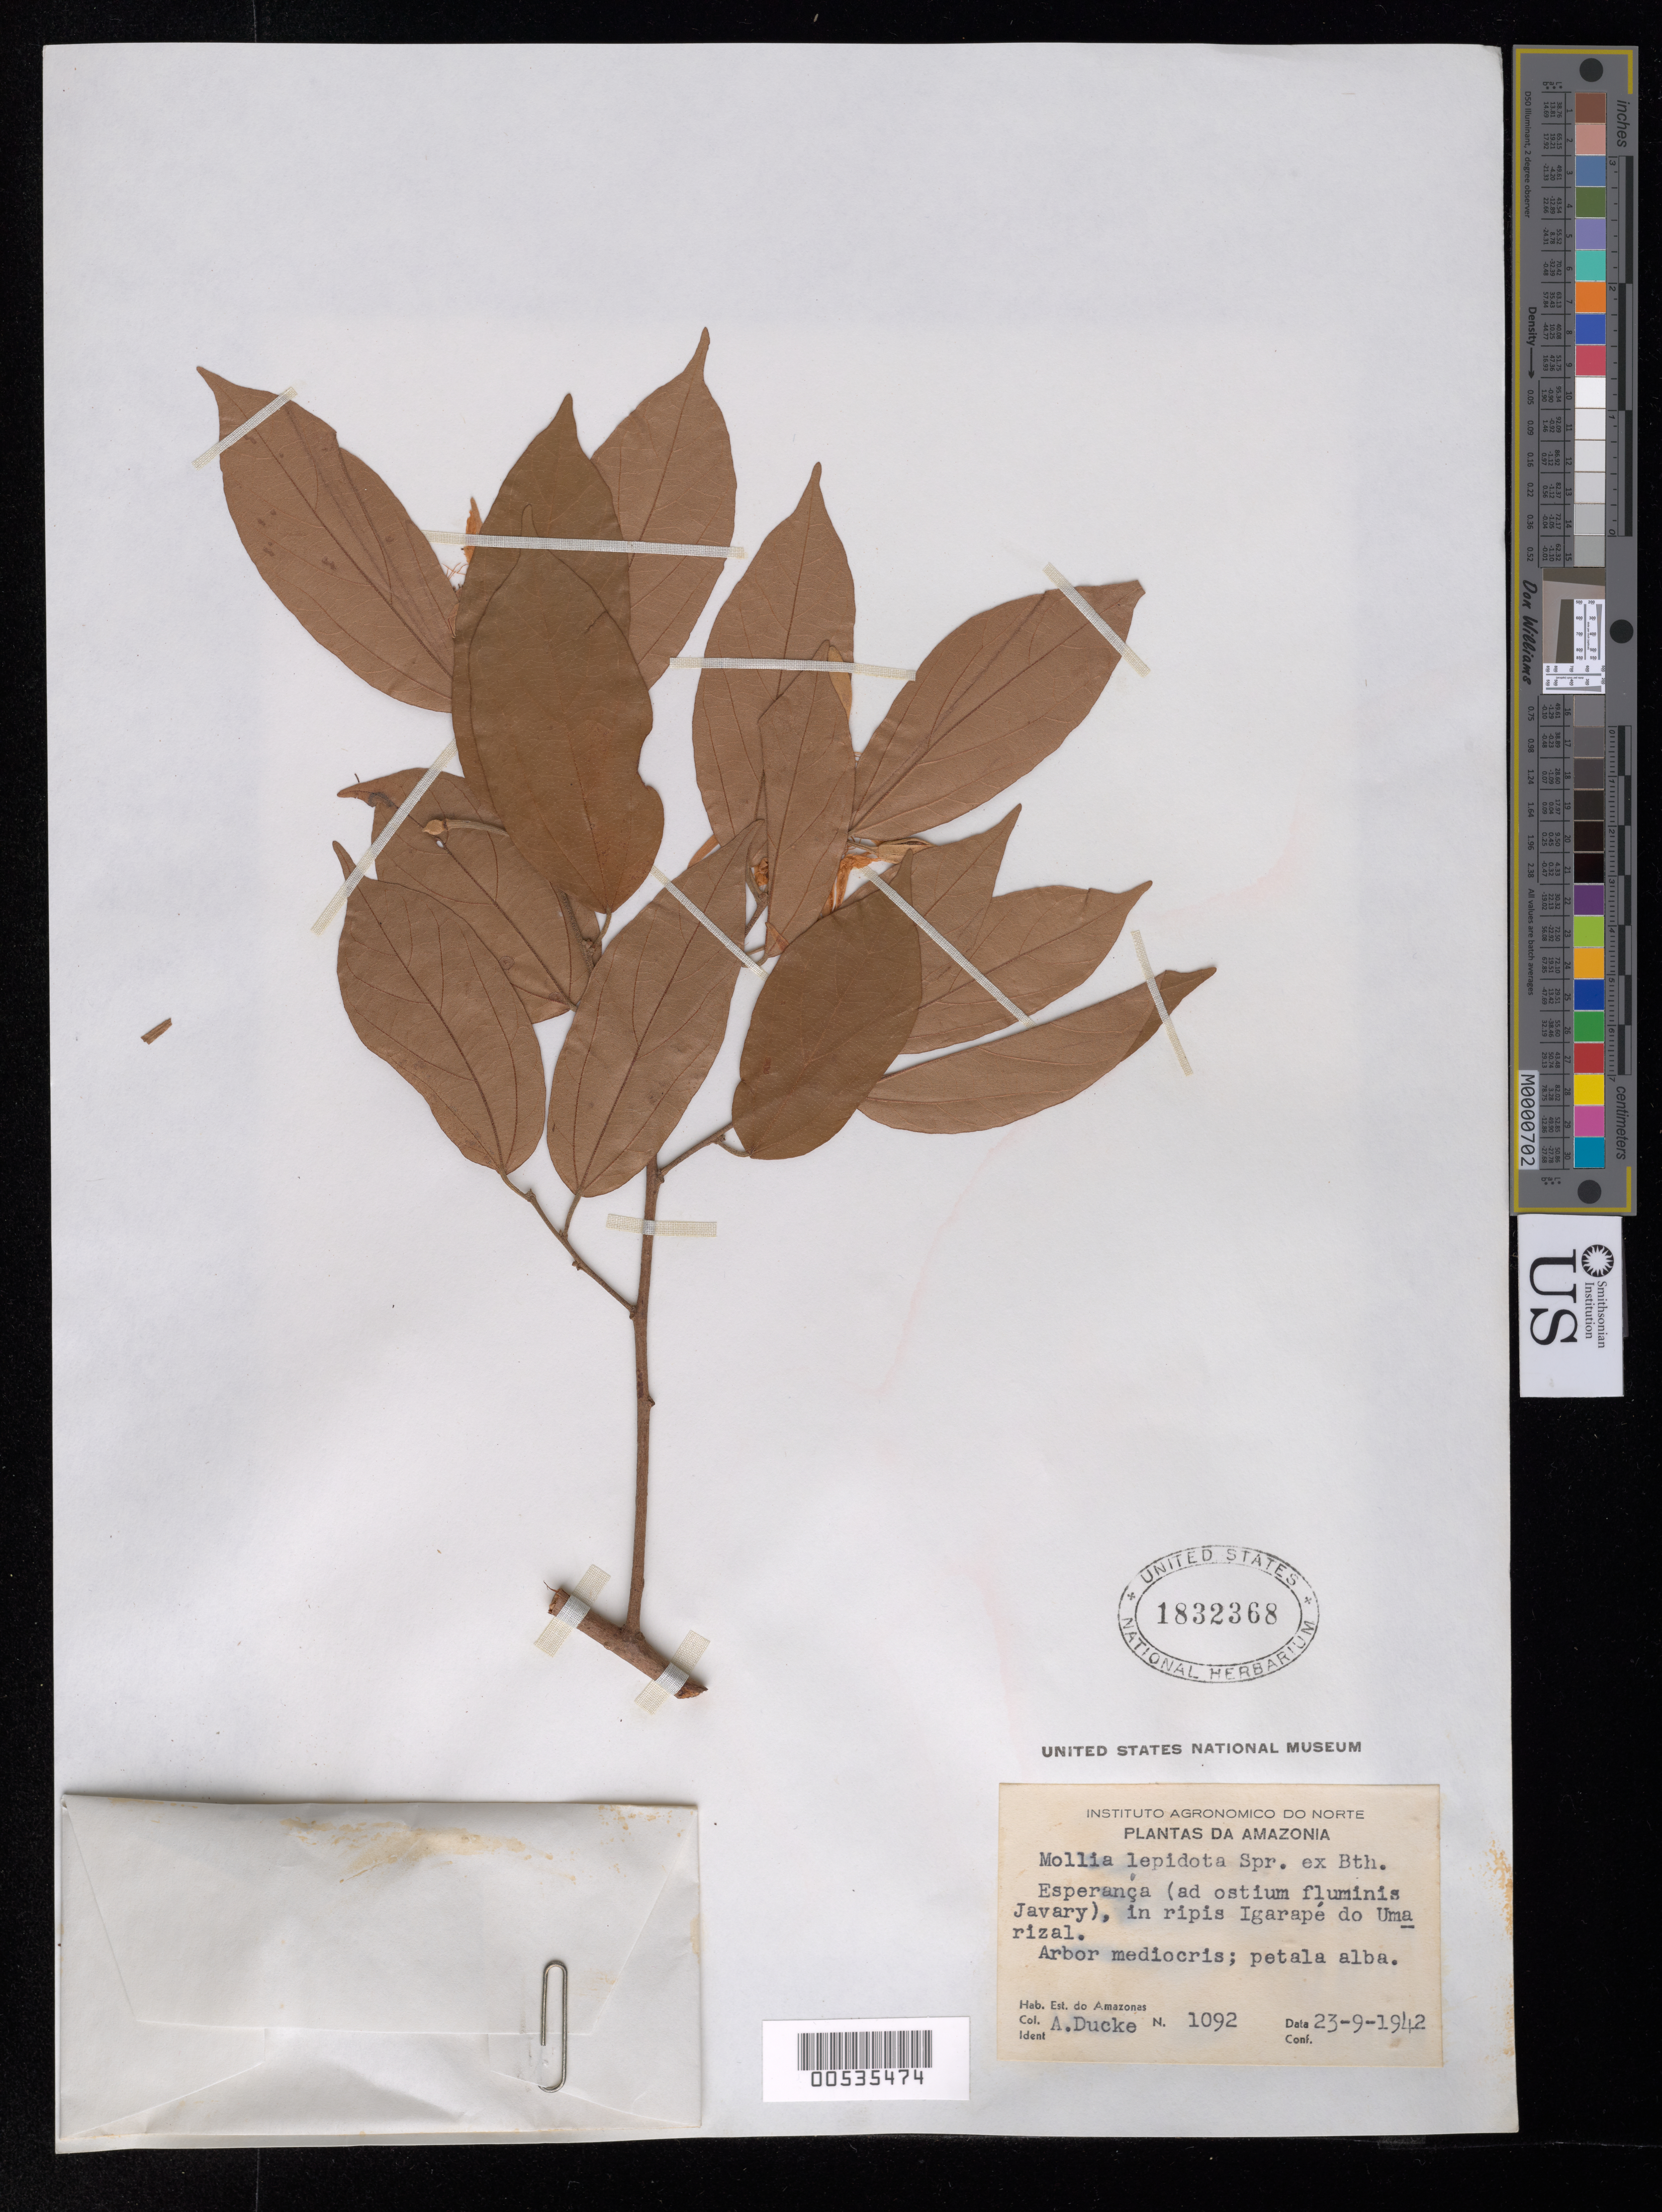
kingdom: Plantae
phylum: Tracheophyta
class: Magnoliopsida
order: Malvales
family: Malvaceae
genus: Mollia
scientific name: Mollia lepidota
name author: Spruce ex Benth.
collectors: A. Ducke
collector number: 1092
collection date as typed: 23 Sep 1942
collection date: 1942-09-23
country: Brazil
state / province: Amazonas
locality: Esperança (ad ostium fluminis Javary), in ripas Igarapé do Umarizal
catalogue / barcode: US 1832368